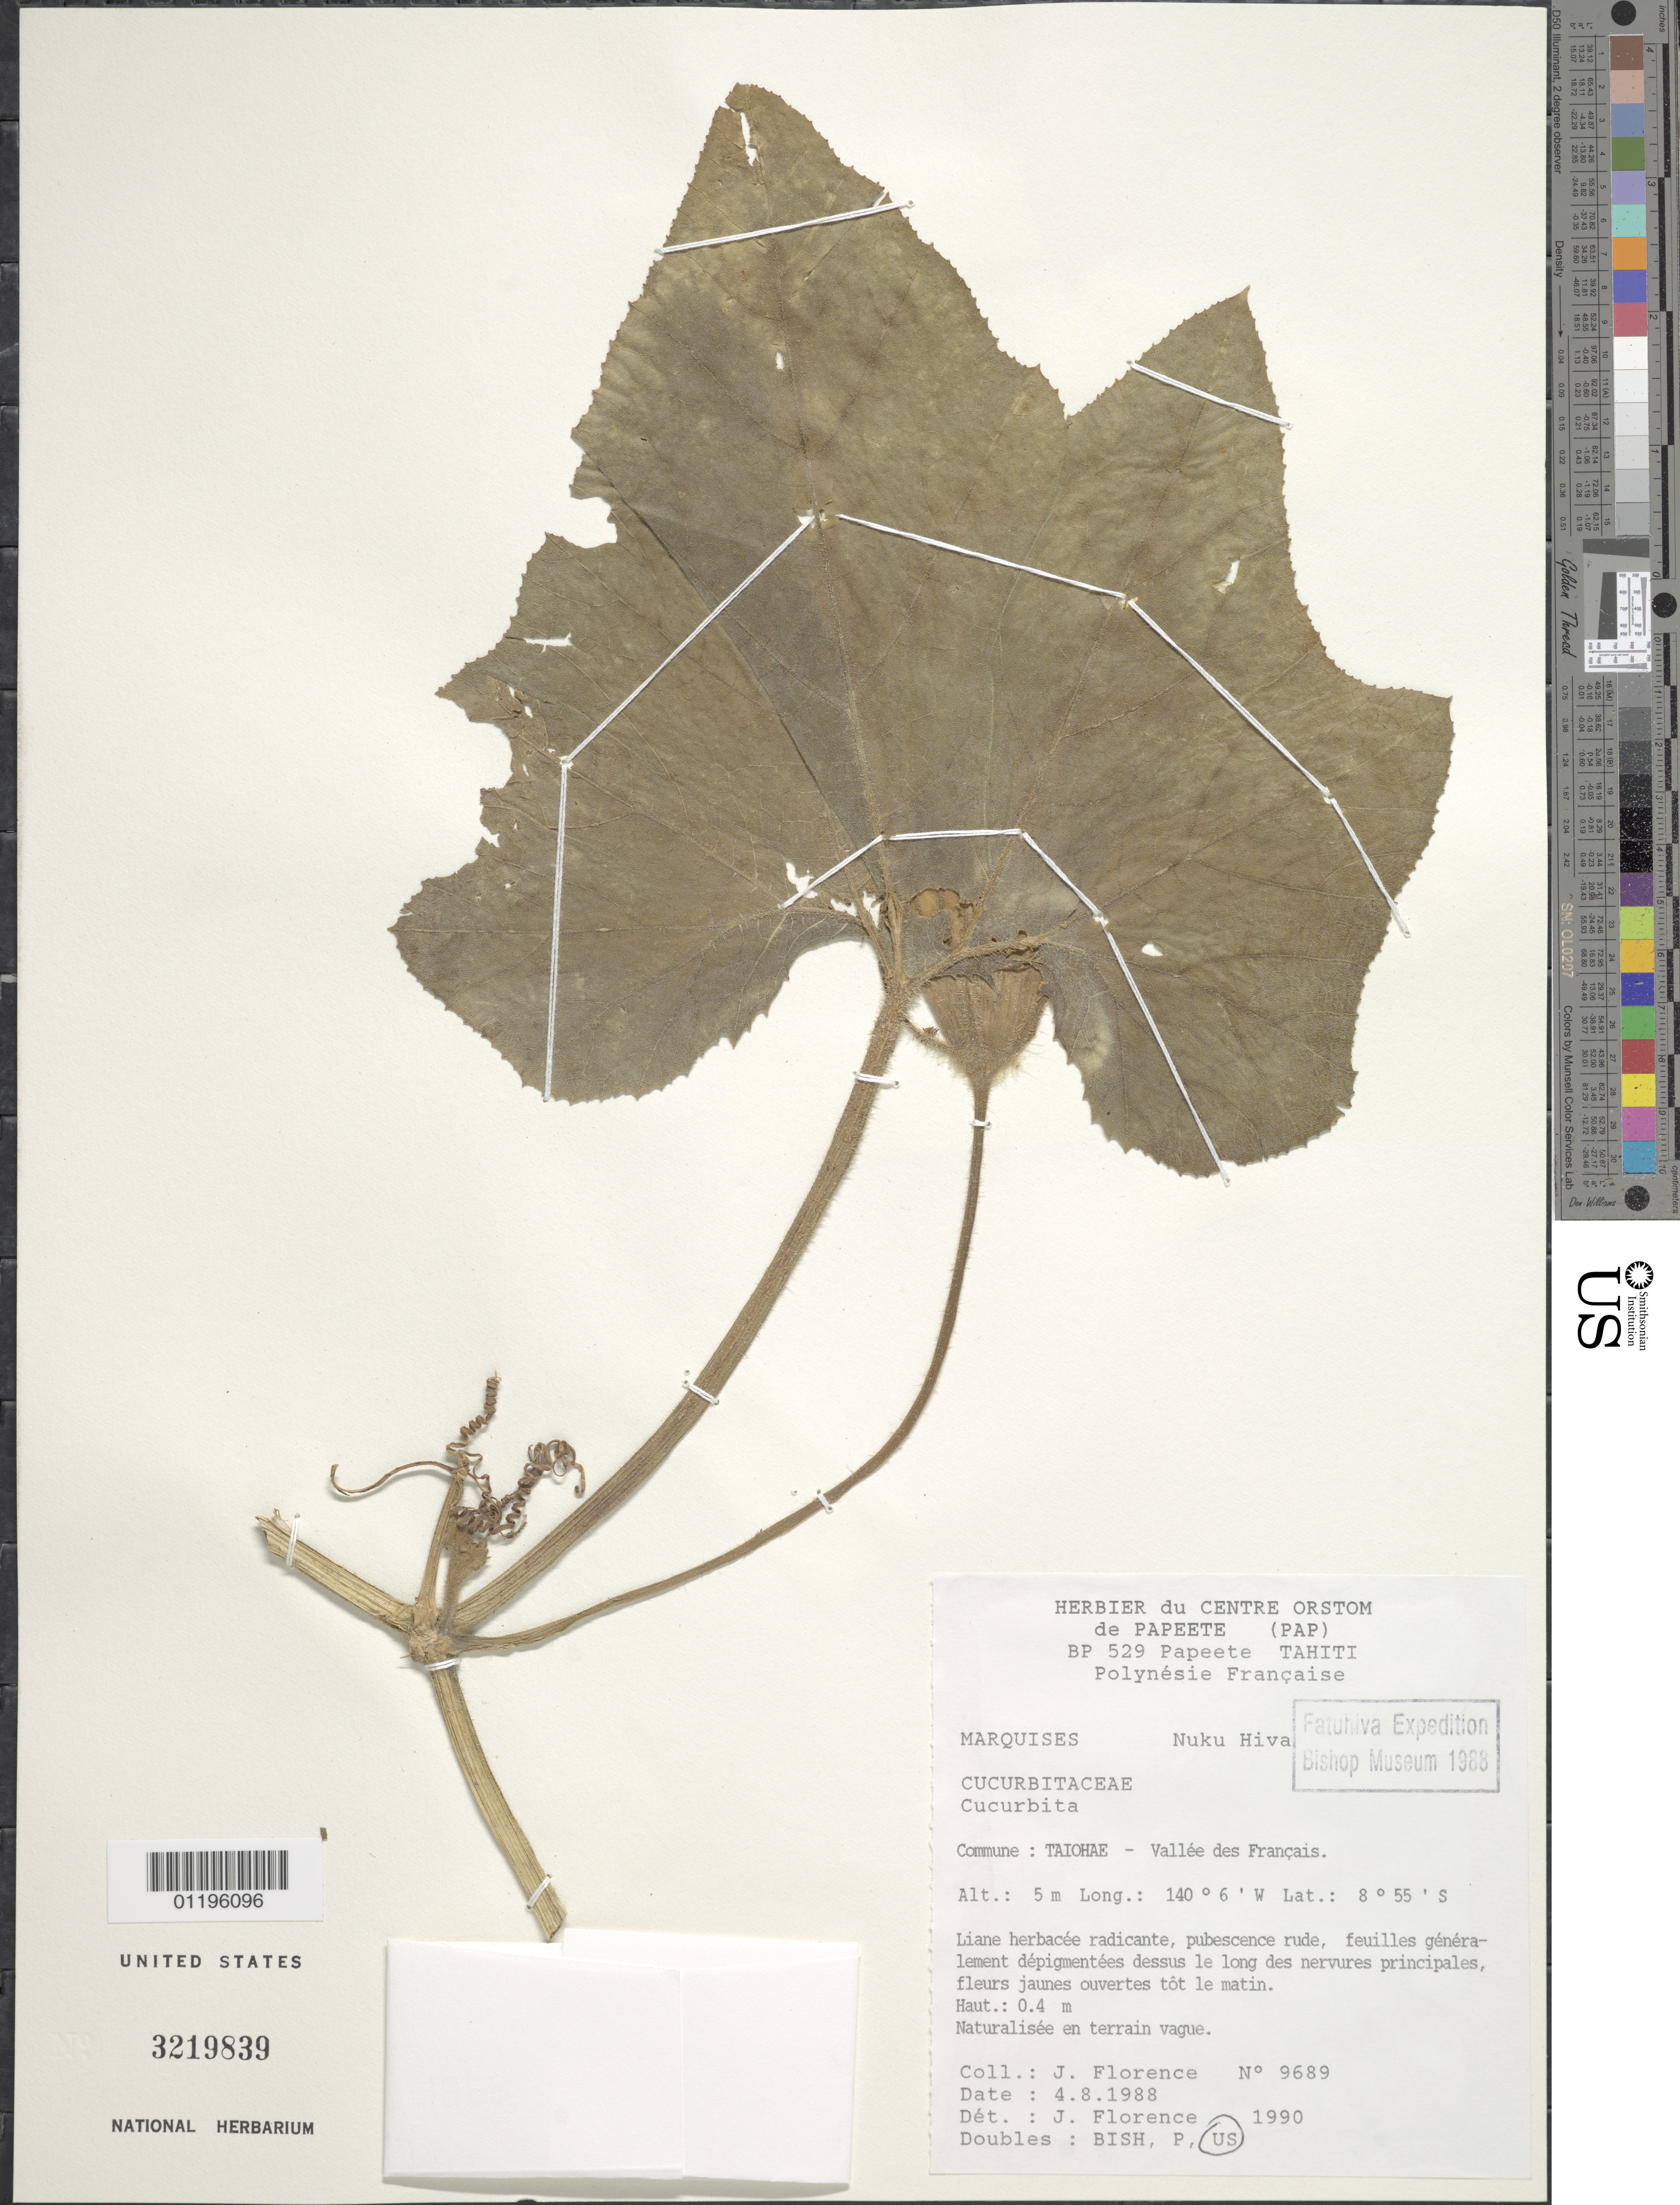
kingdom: Plantae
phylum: Tracheophyta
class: Magnoliopsida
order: Cucurbitales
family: Cucurbitaceae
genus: Cucurbita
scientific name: Cucurbita maxima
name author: Duchesne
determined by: Lorence, David H., (PTBG), National Tropical Botanical Garden (UNITED STATES)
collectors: J. Florence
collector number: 9689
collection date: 1988-08-04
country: French Polynesia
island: Nuku Hiva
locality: Taiohae, vallée des Français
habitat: Naturalisée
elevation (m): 5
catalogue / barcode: US 3219839